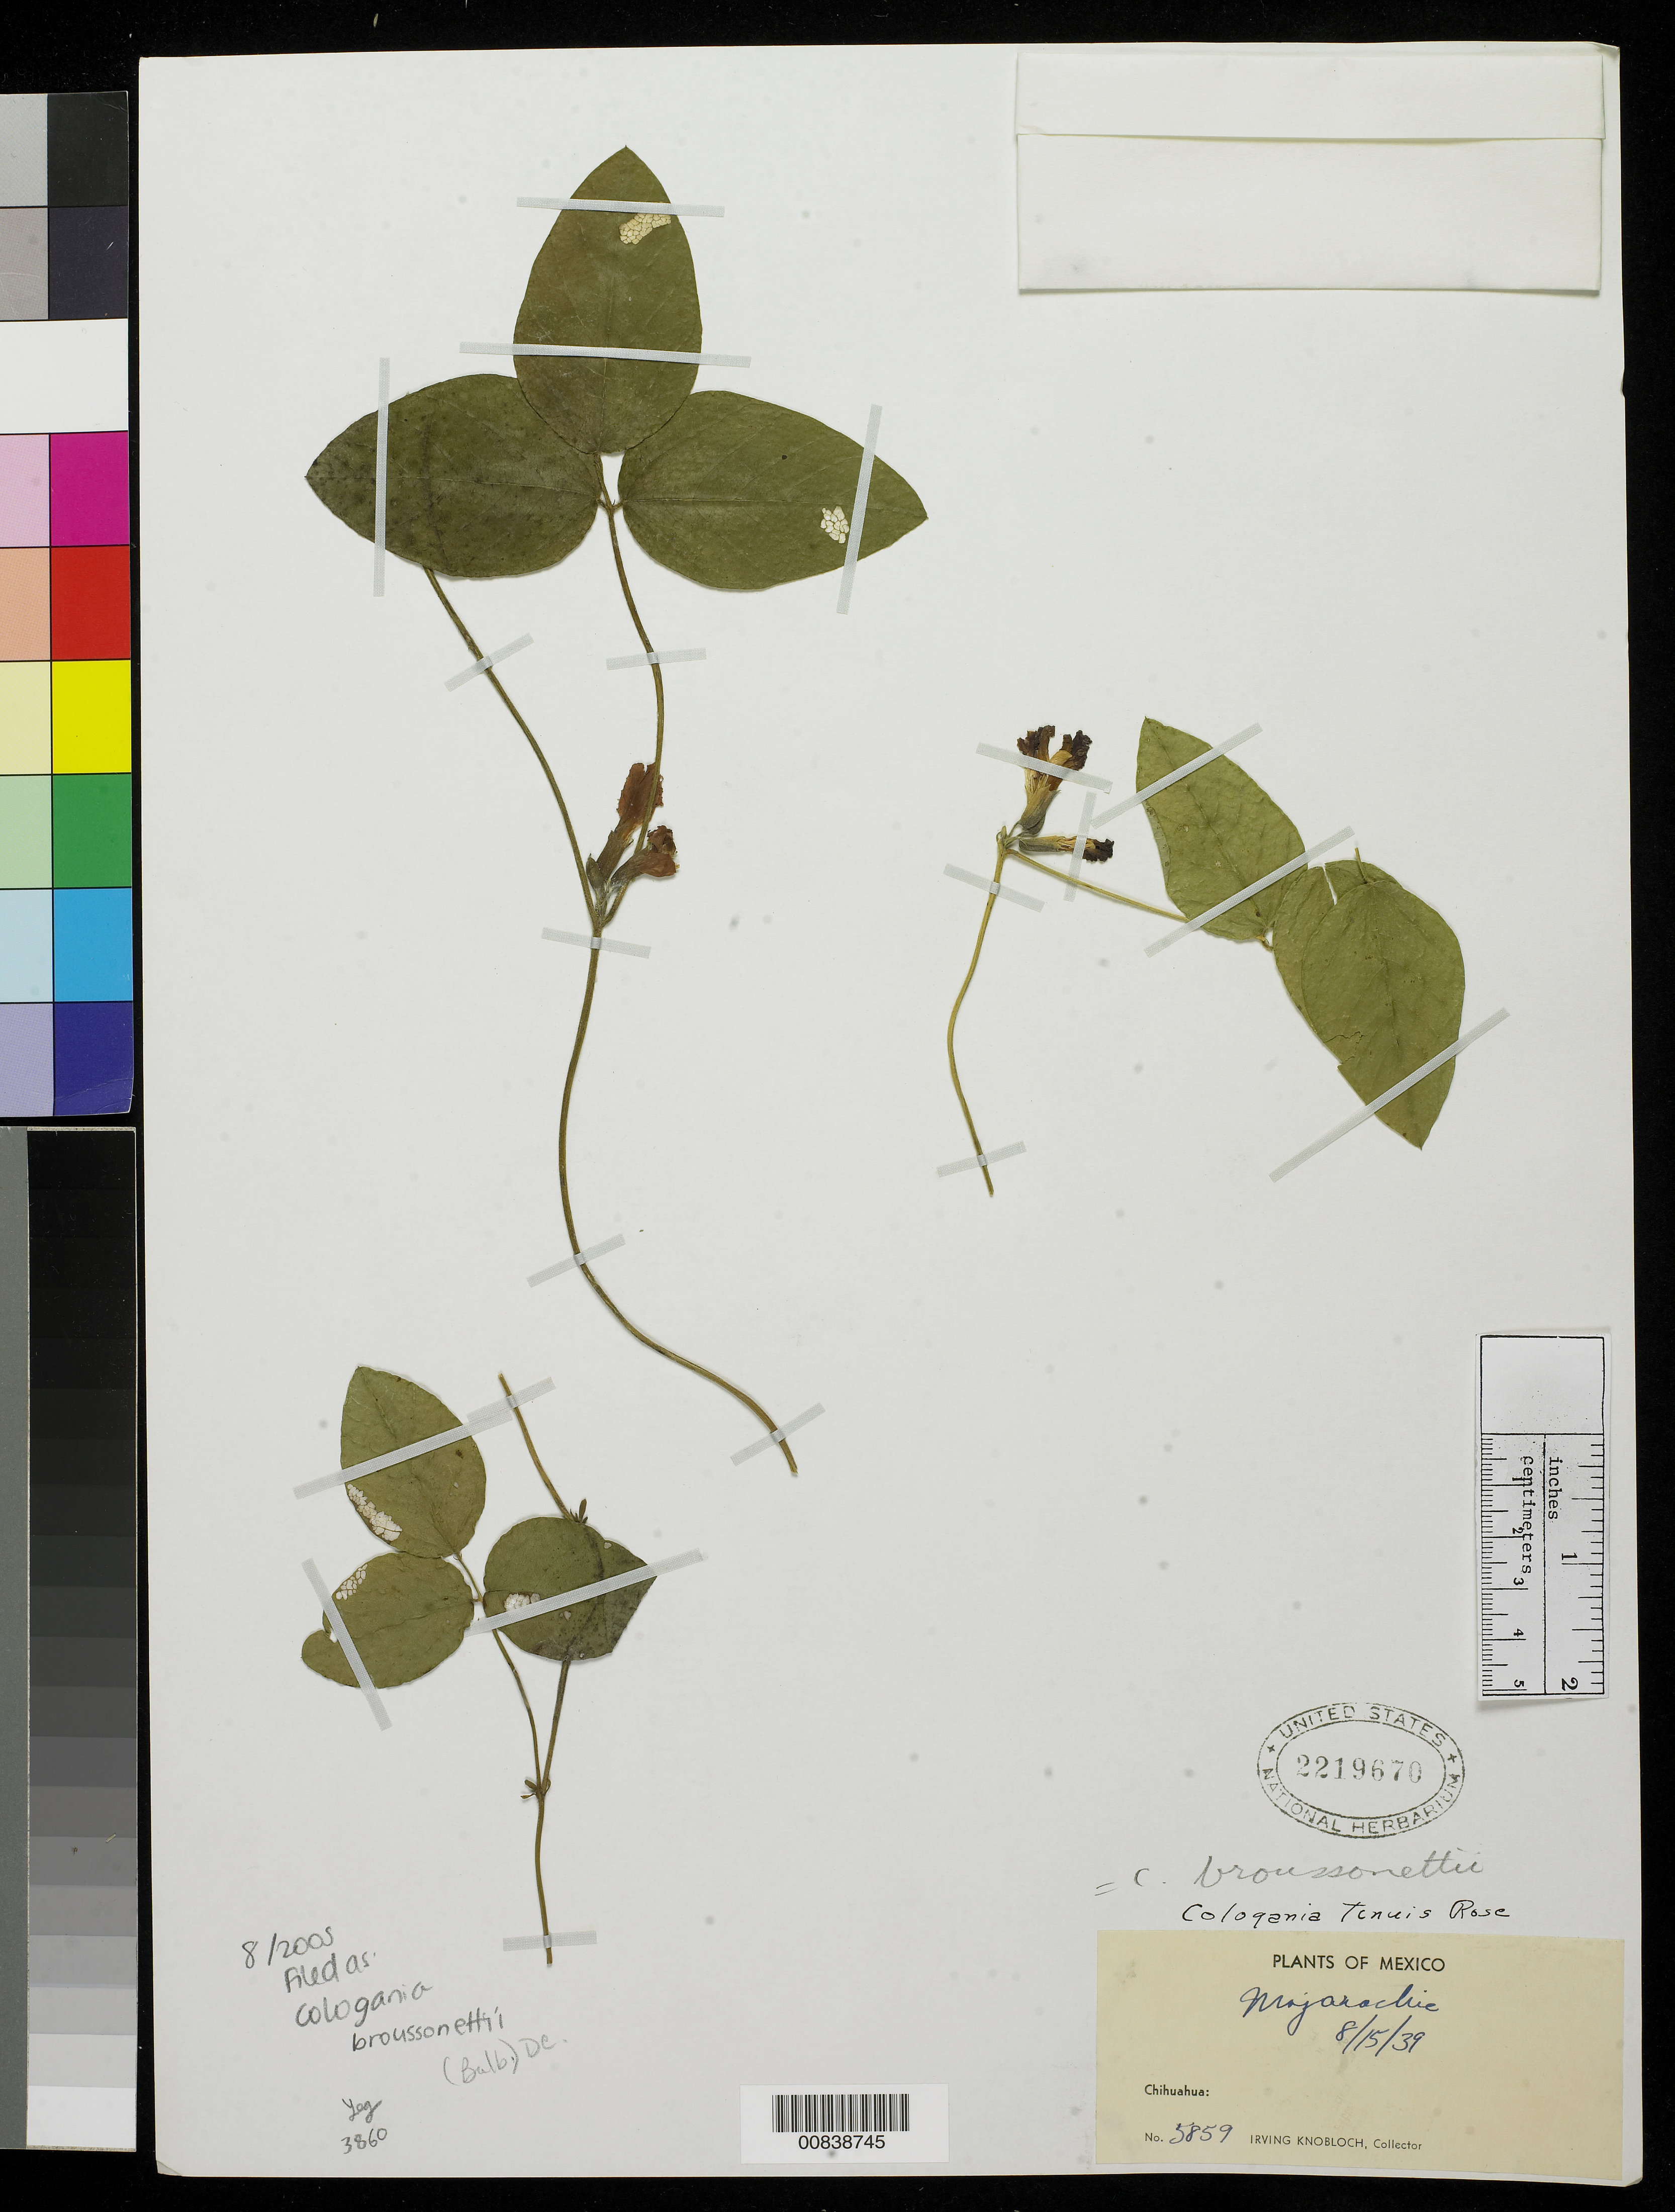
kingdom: Plantae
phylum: Tracheophyta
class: Magnoliopsida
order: Fabales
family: Fabaceae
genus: Cologania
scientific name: Cologania broussonetii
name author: (Balb.) DC.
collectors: I. W. Knobloch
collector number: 5859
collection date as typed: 15 Aug 1939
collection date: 1939-08-15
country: Mexico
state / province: Chihuahua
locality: Mojarachic, Chihuahua.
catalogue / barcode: US 2219670